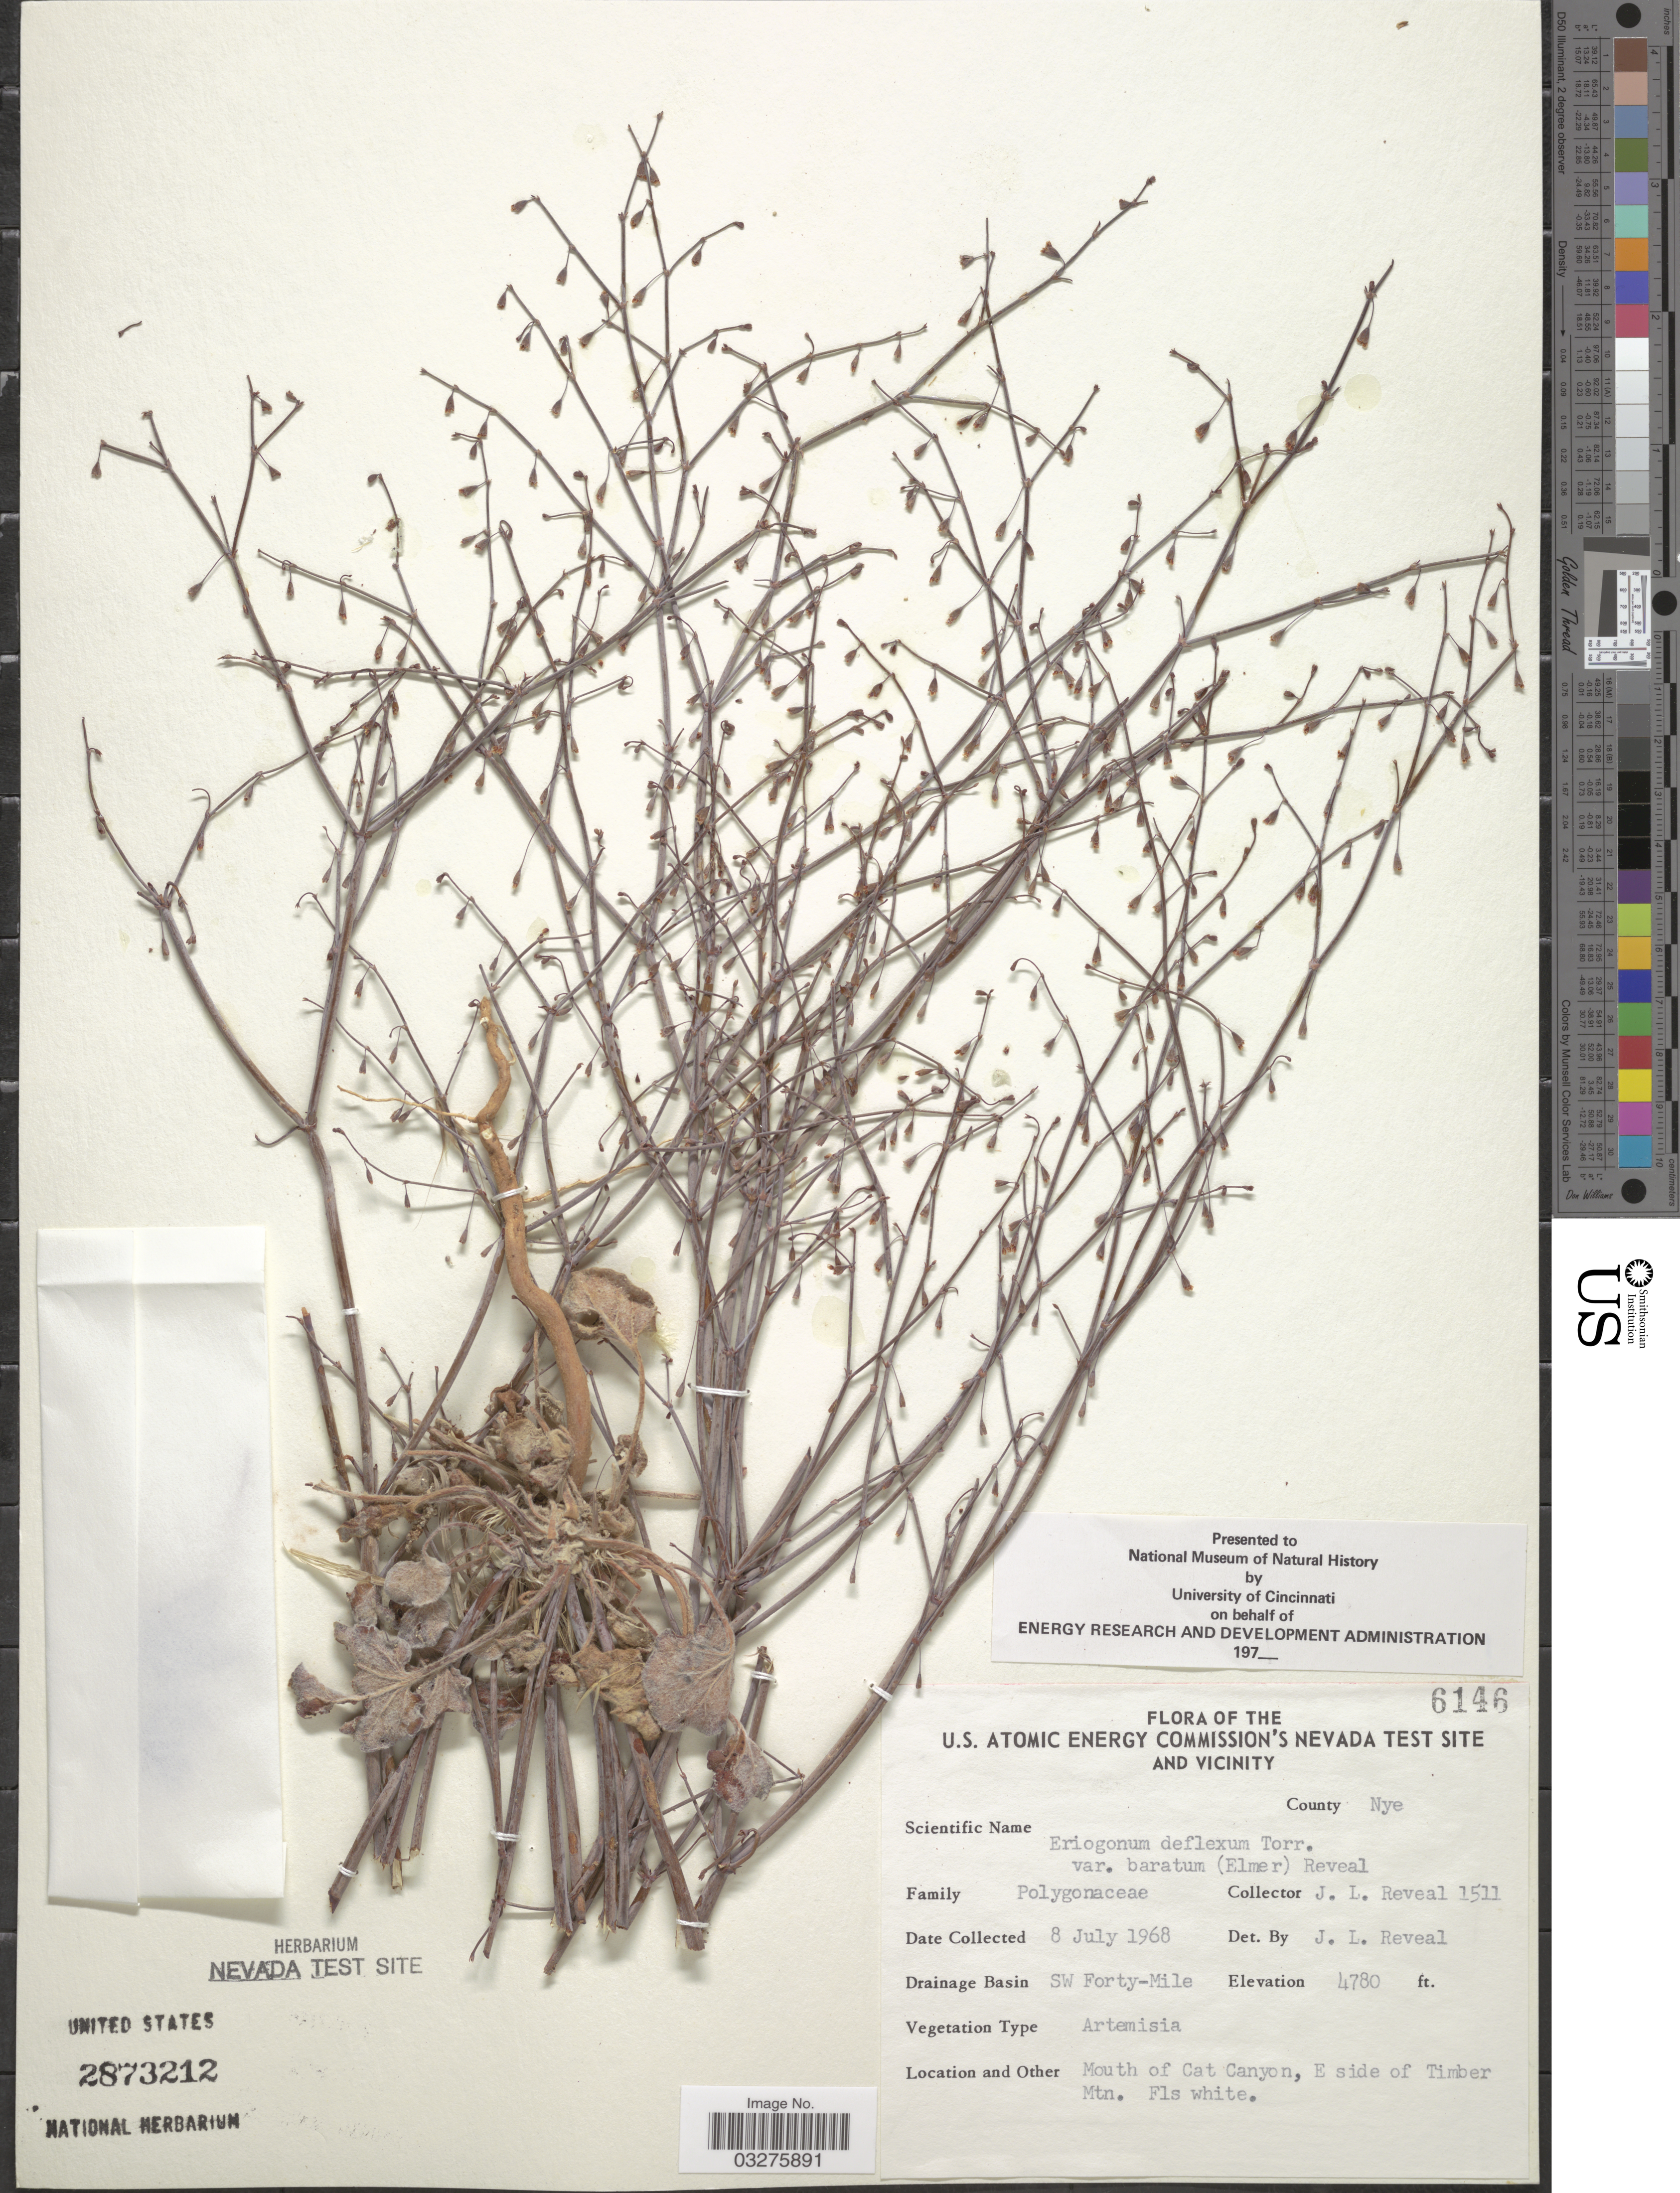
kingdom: Plantae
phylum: Tracheophyta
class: Magnoliopsida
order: Caryophyllales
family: Polygonaceae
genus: Eriogonum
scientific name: Eriogonum deflexum var. baratum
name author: (Elmer) Reveal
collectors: J. L. Reveal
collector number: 1511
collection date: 1968-07-08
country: United States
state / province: Nevada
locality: U.S. Atomic Energy Commission's Nevada test site and vicinity. County Nye. Drainage Basin SW Forty-Mile. Mouth of Cat Canyon, E side of Timber Mtn.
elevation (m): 1457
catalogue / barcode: US 2873212